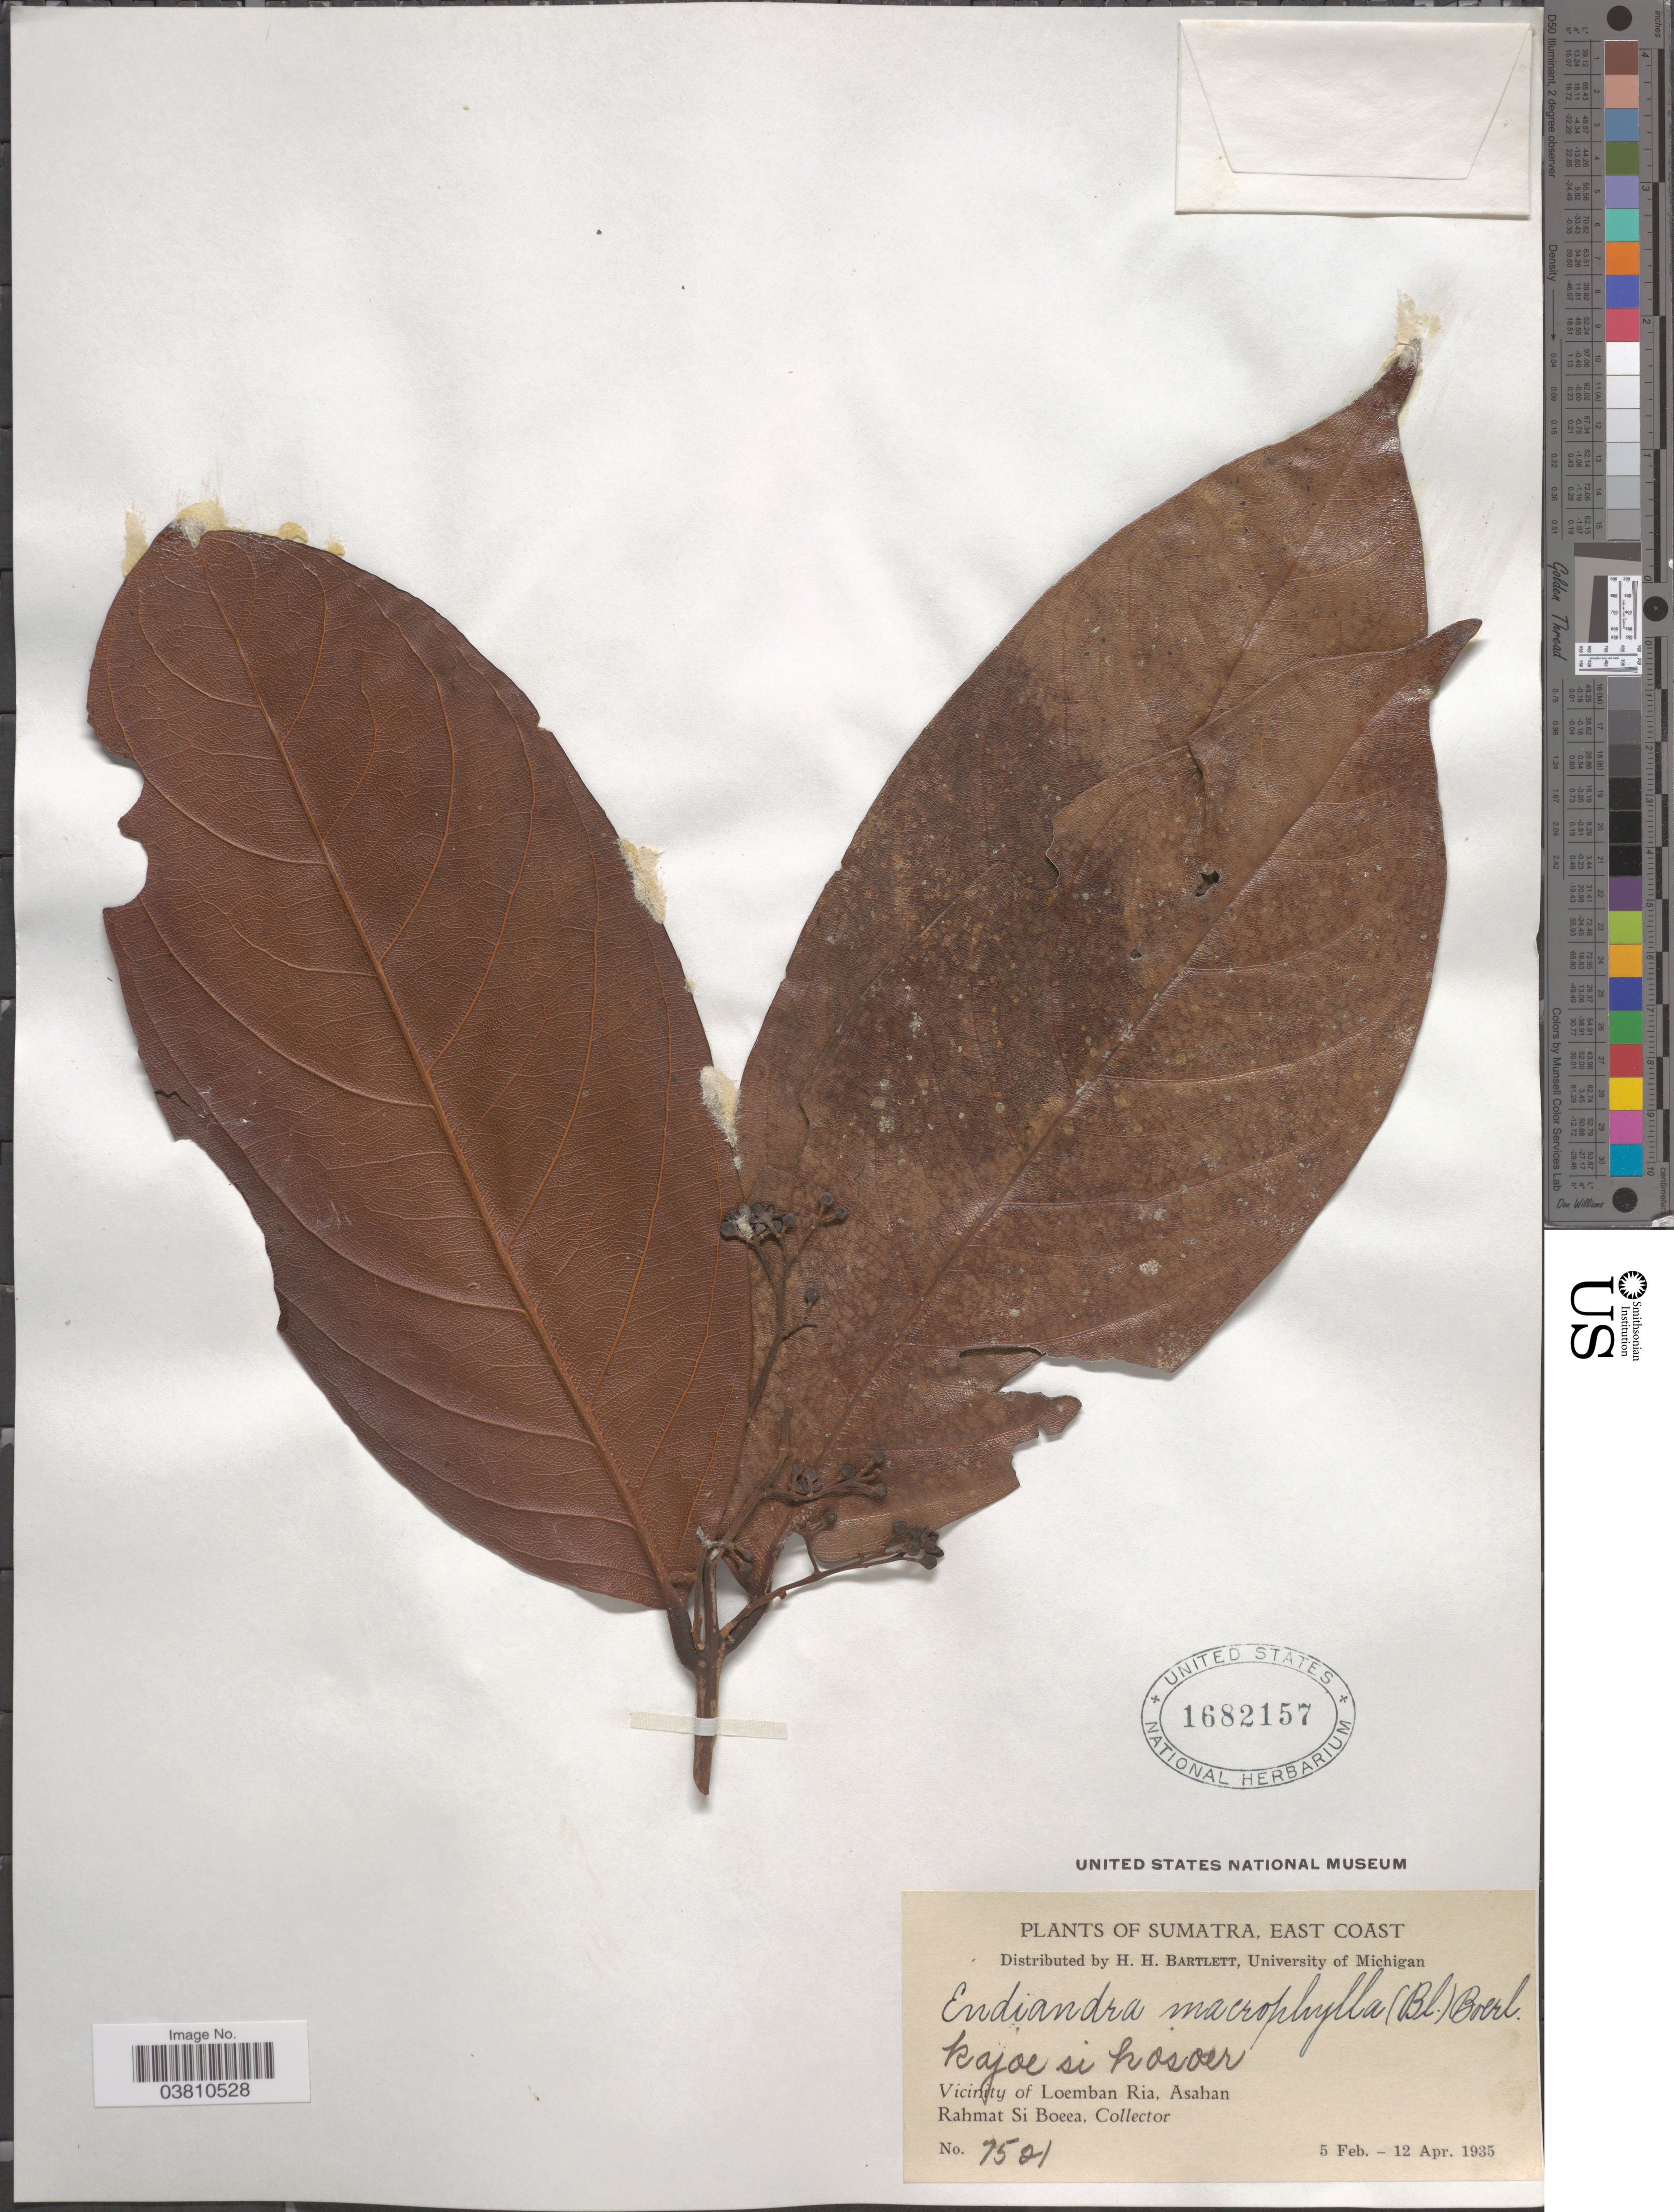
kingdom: Plantae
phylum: Tracheophyta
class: Magnoliopsida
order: Laurales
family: Lauraceae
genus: Endiandra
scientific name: Endiandra macrophylla Merr., nom. illeg.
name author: Merr.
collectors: Rahmat Si Boeea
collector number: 7521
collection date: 1935-02-05/1935-04-12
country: Indonesia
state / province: Sumatra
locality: East Coast. Vicinity of Loemban Ria, Asahan.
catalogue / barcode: US 1682157